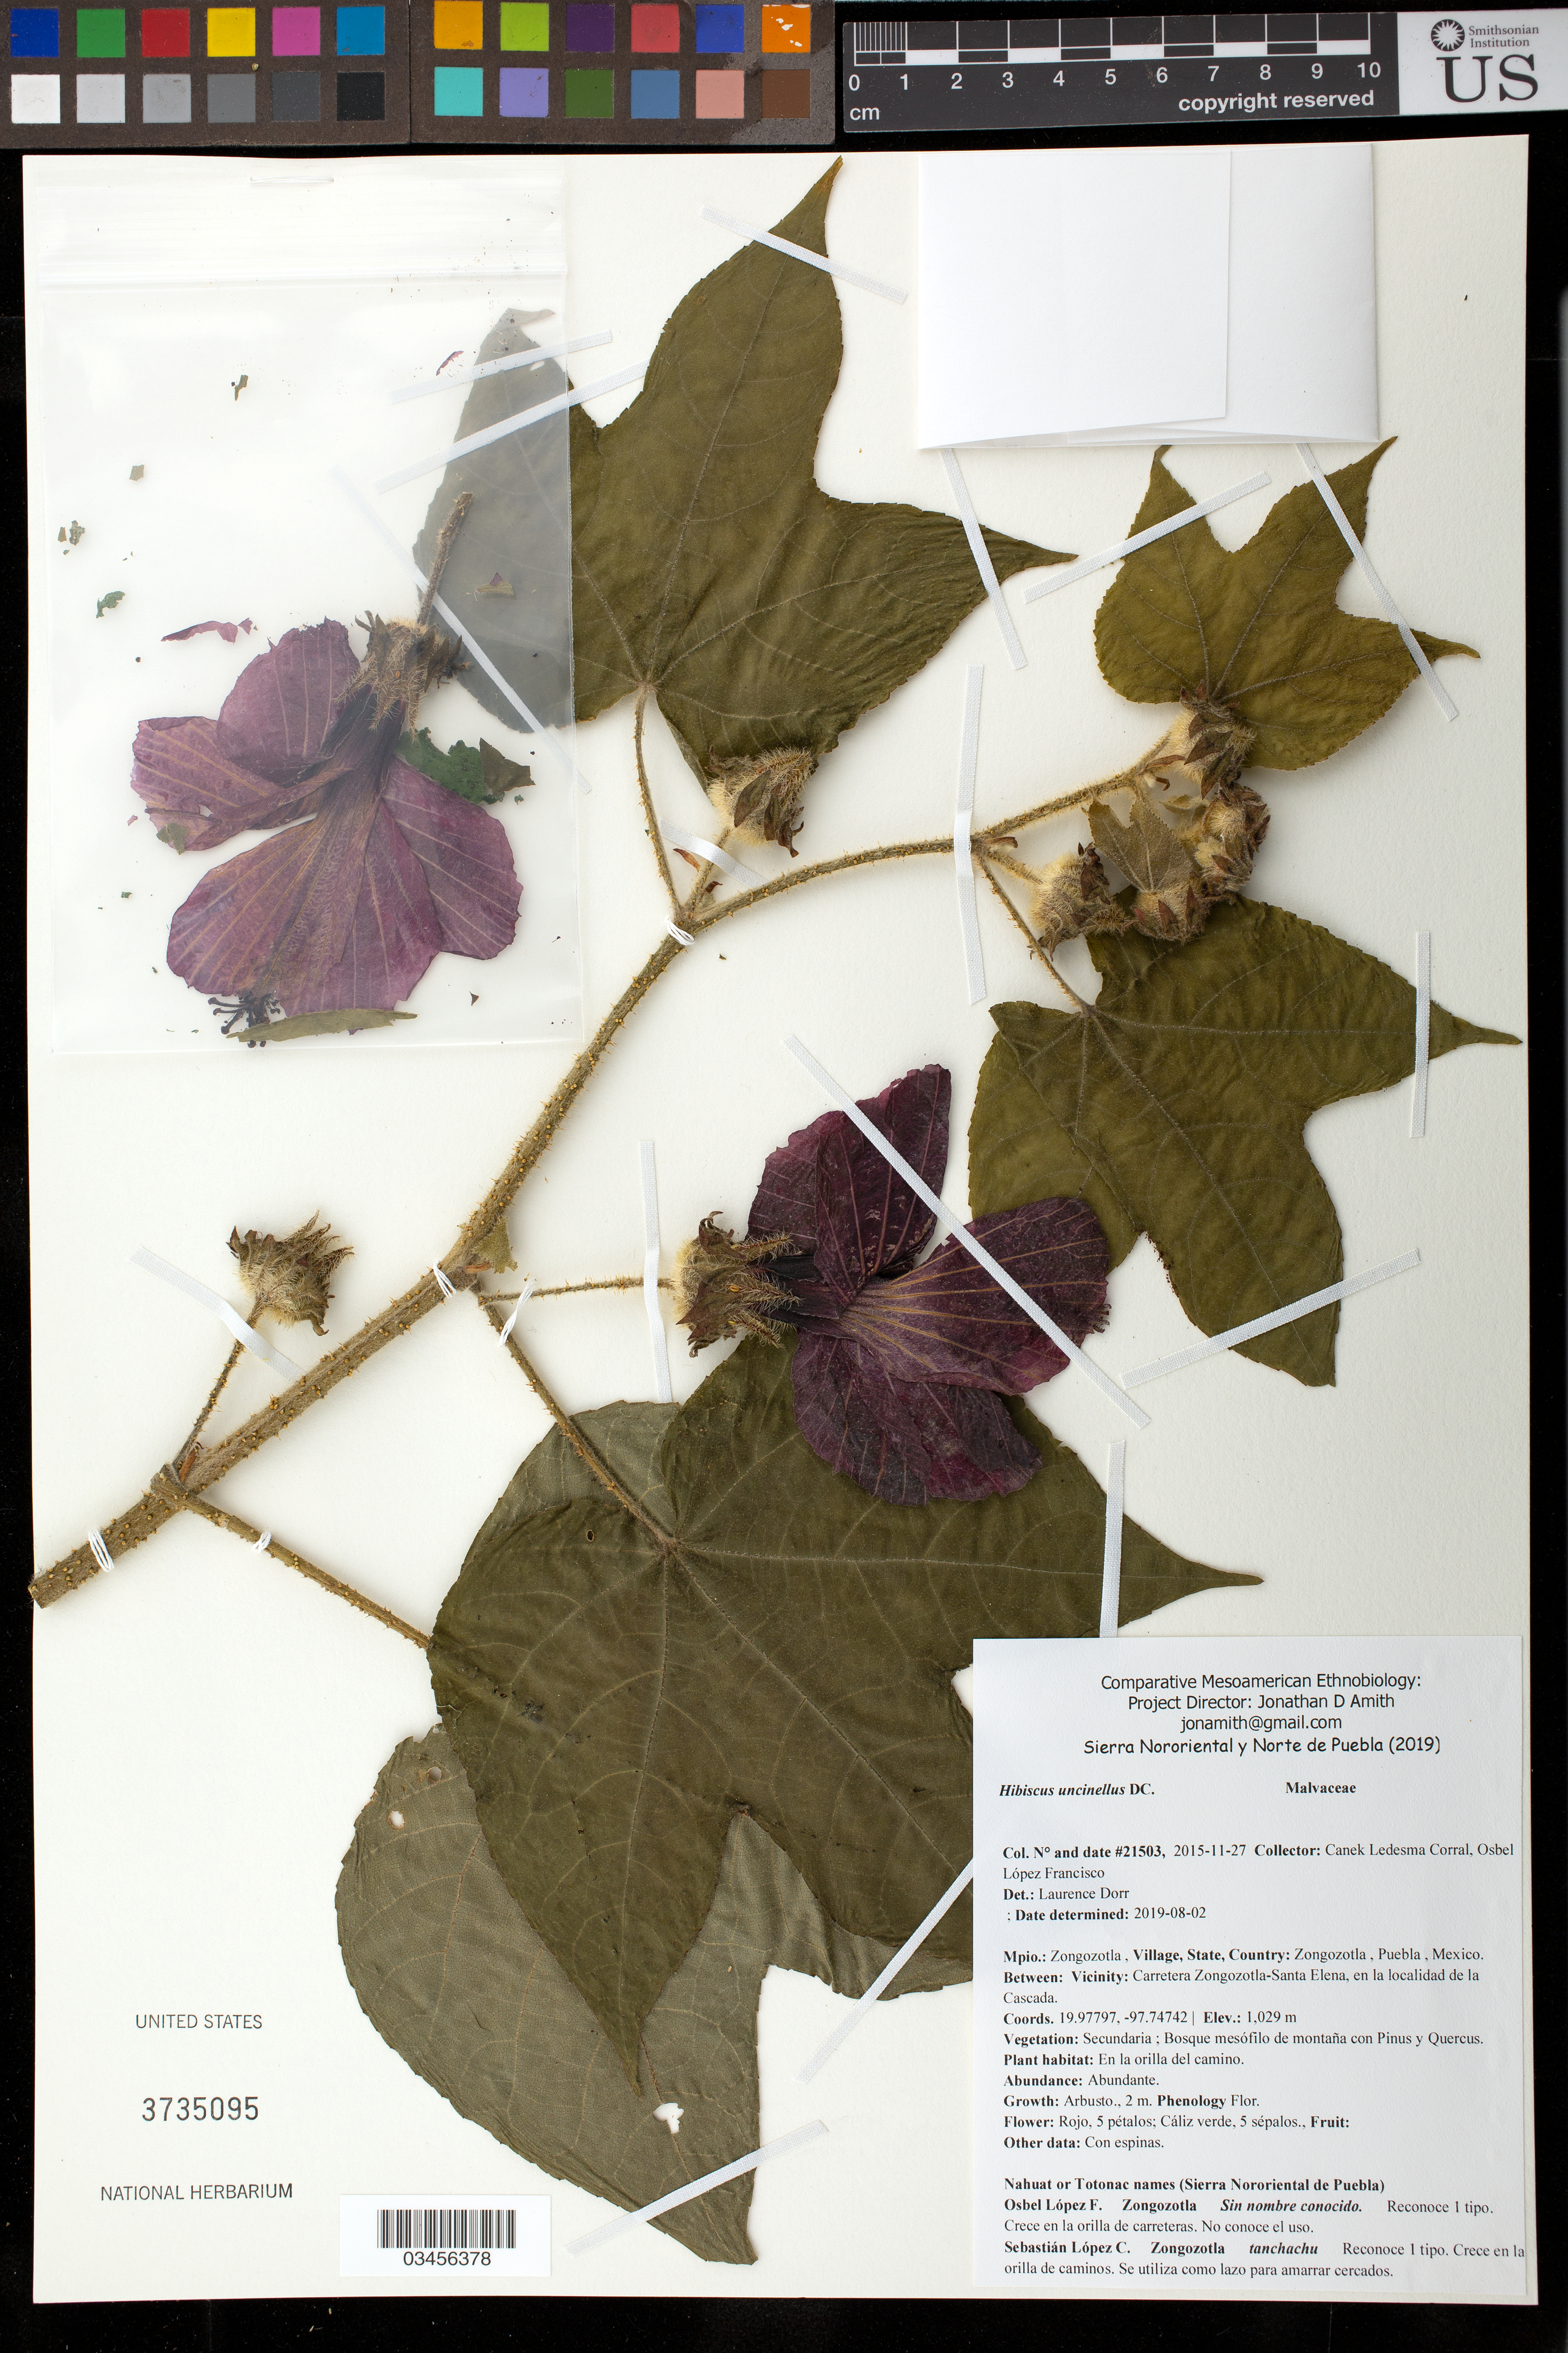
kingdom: Plantae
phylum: Tracheophyta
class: Magnoliopsida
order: Malvales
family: Malvaceae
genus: Sabdariffa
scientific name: Sabdariffa uncinella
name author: (DC.) M.M. Hanes & R.L. Barrett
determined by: Dorr, Laurence J., Curator (BOT), Smithsonian Institution - National Museum of Natural History (UNITED STATES)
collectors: Canek Ledesma C. & O. López Francisco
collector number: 21503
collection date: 2015-11-27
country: México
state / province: Puebla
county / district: Zongozotla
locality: PUEBLO: Zongozotla; LOCALIDAD EXACTA: Carretera Zongozotla-Santa Elena, en la localidad de la Cascada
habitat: Bosque mesófilo de montaña con Pinus y Quercus | En la orilla del camino.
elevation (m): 1029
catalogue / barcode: US 3735095